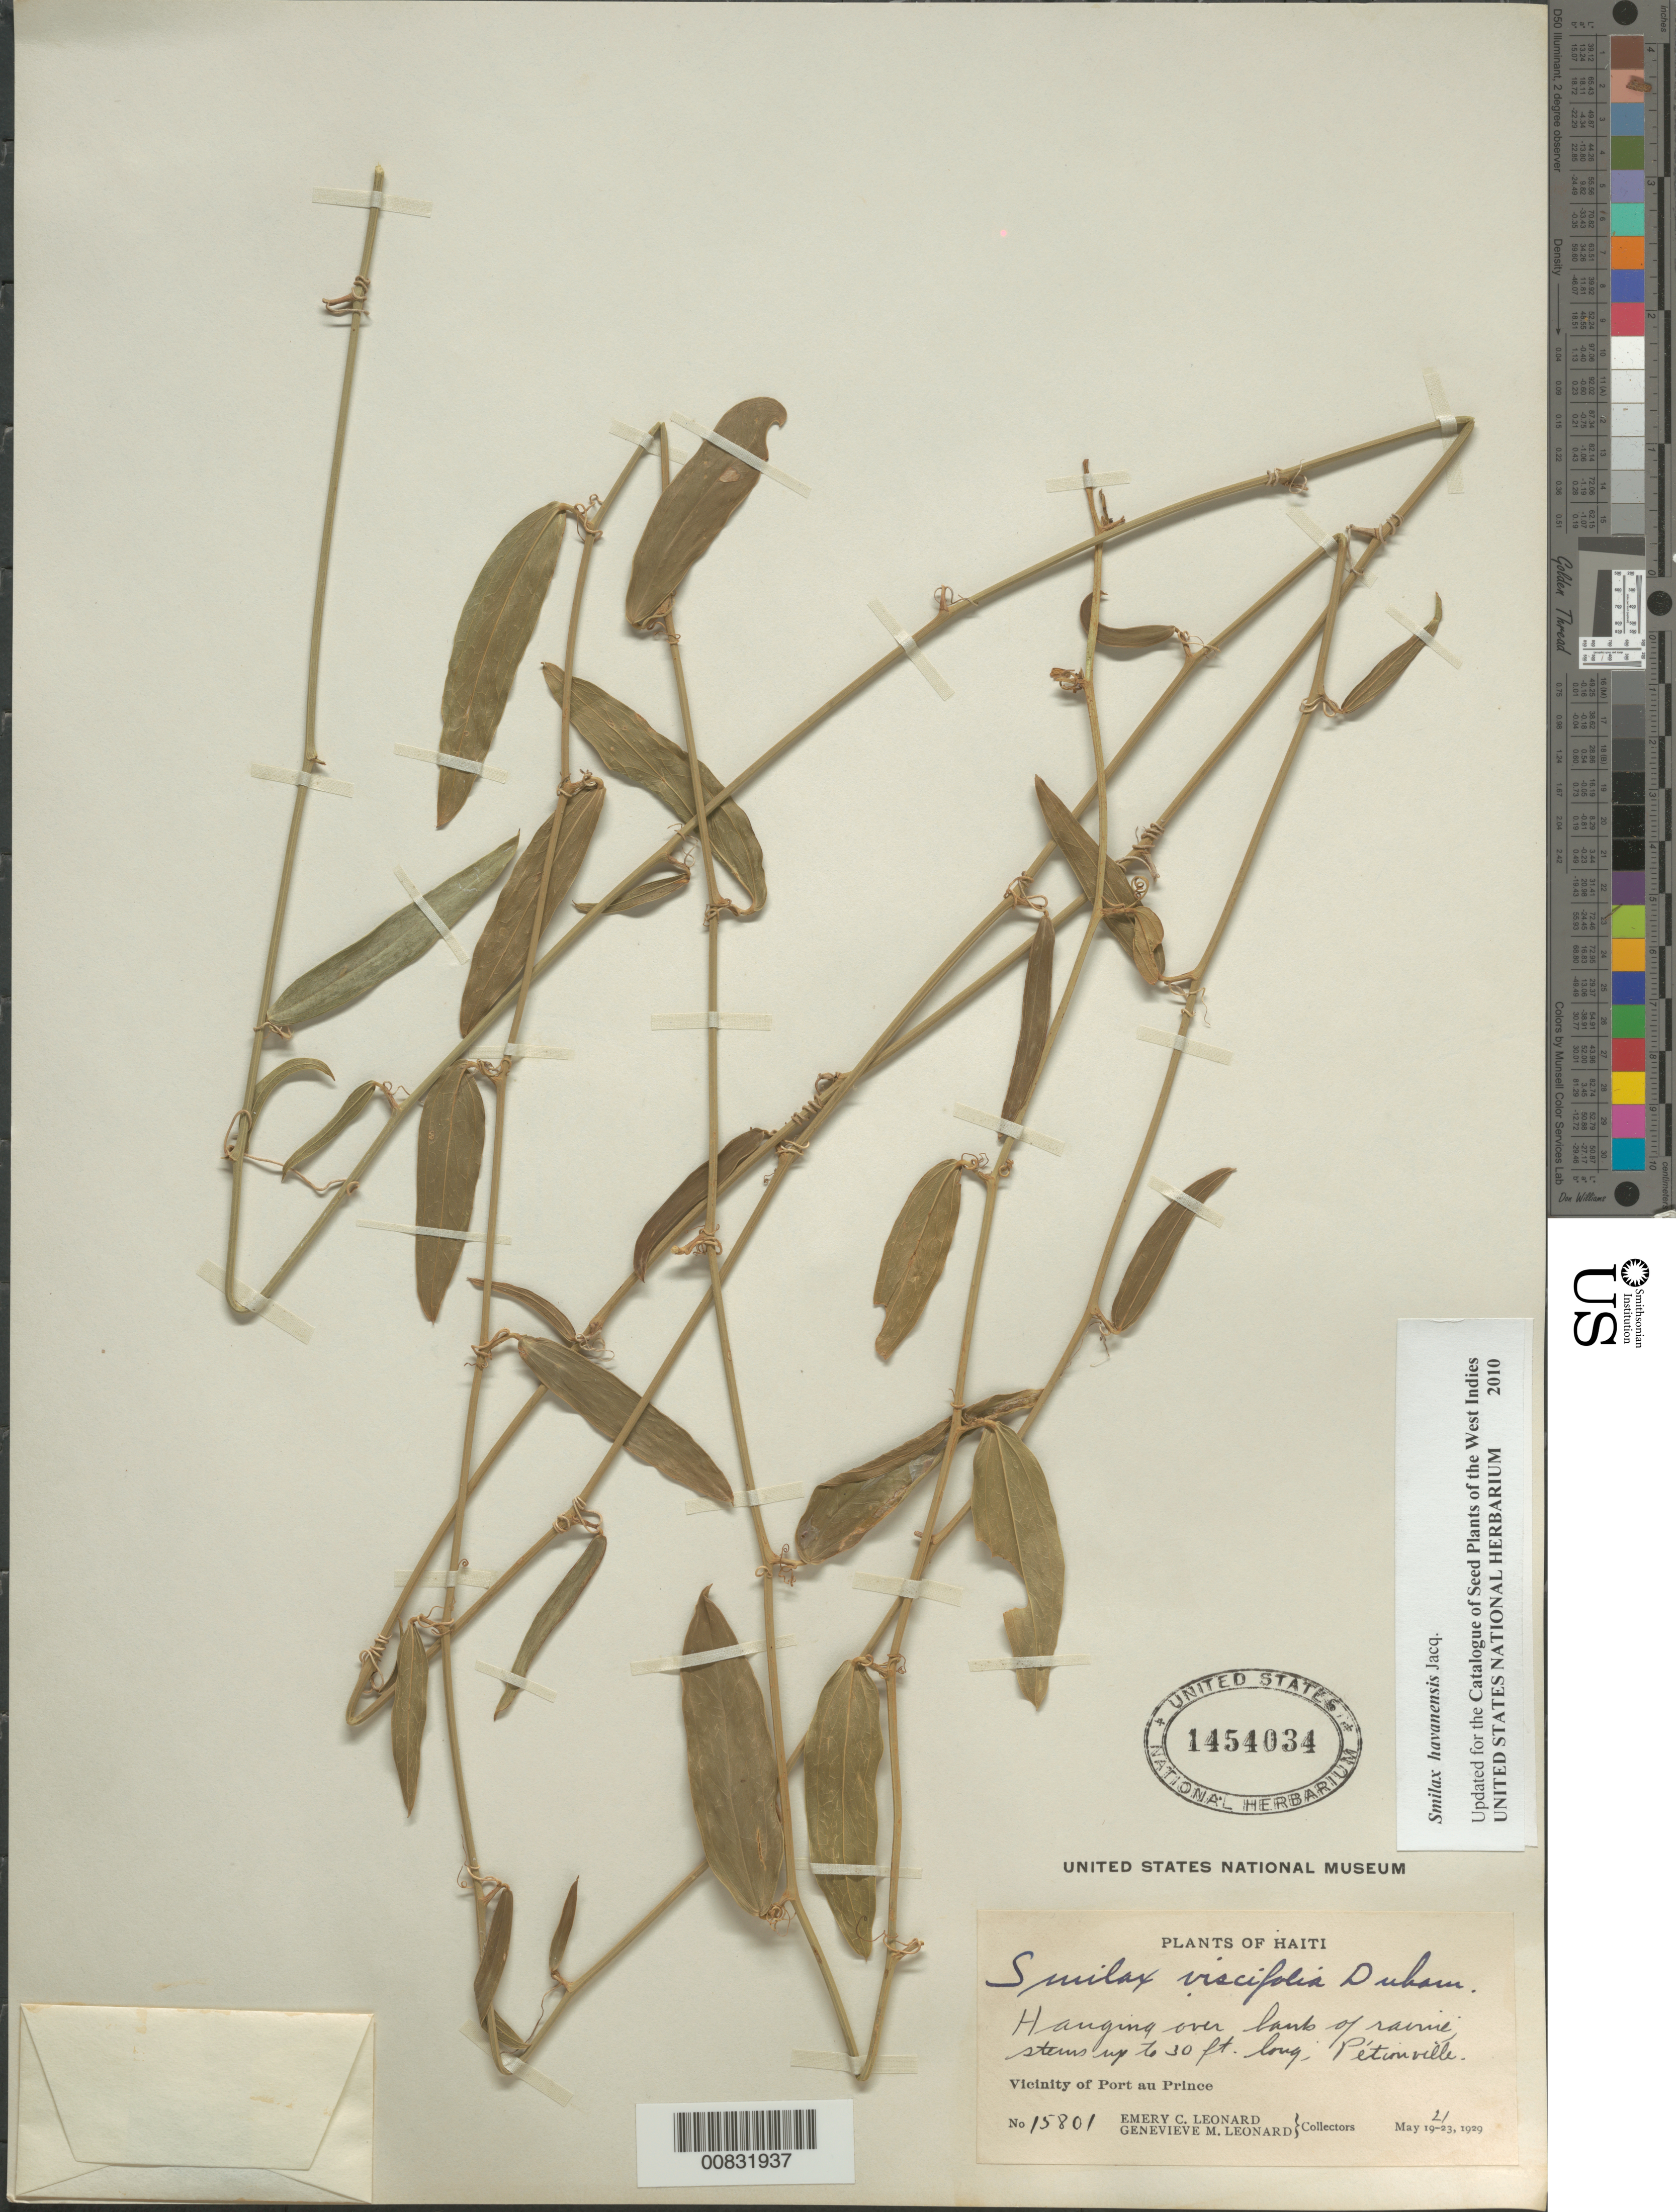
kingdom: Plantae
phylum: Tracheophyta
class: Liliopsida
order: Liliales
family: Smilacaceae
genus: Smilax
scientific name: Smilax havanensis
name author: Jacq.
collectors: E. C. Leonard & G. M. Leonard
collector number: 15801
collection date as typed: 21 May 1929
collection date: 1929-05-21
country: Haiti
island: Hispaniola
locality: Vicinity of Port-au-Prince, Pétionville.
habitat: Hanging over banks of ravine.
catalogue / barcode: US 1454034